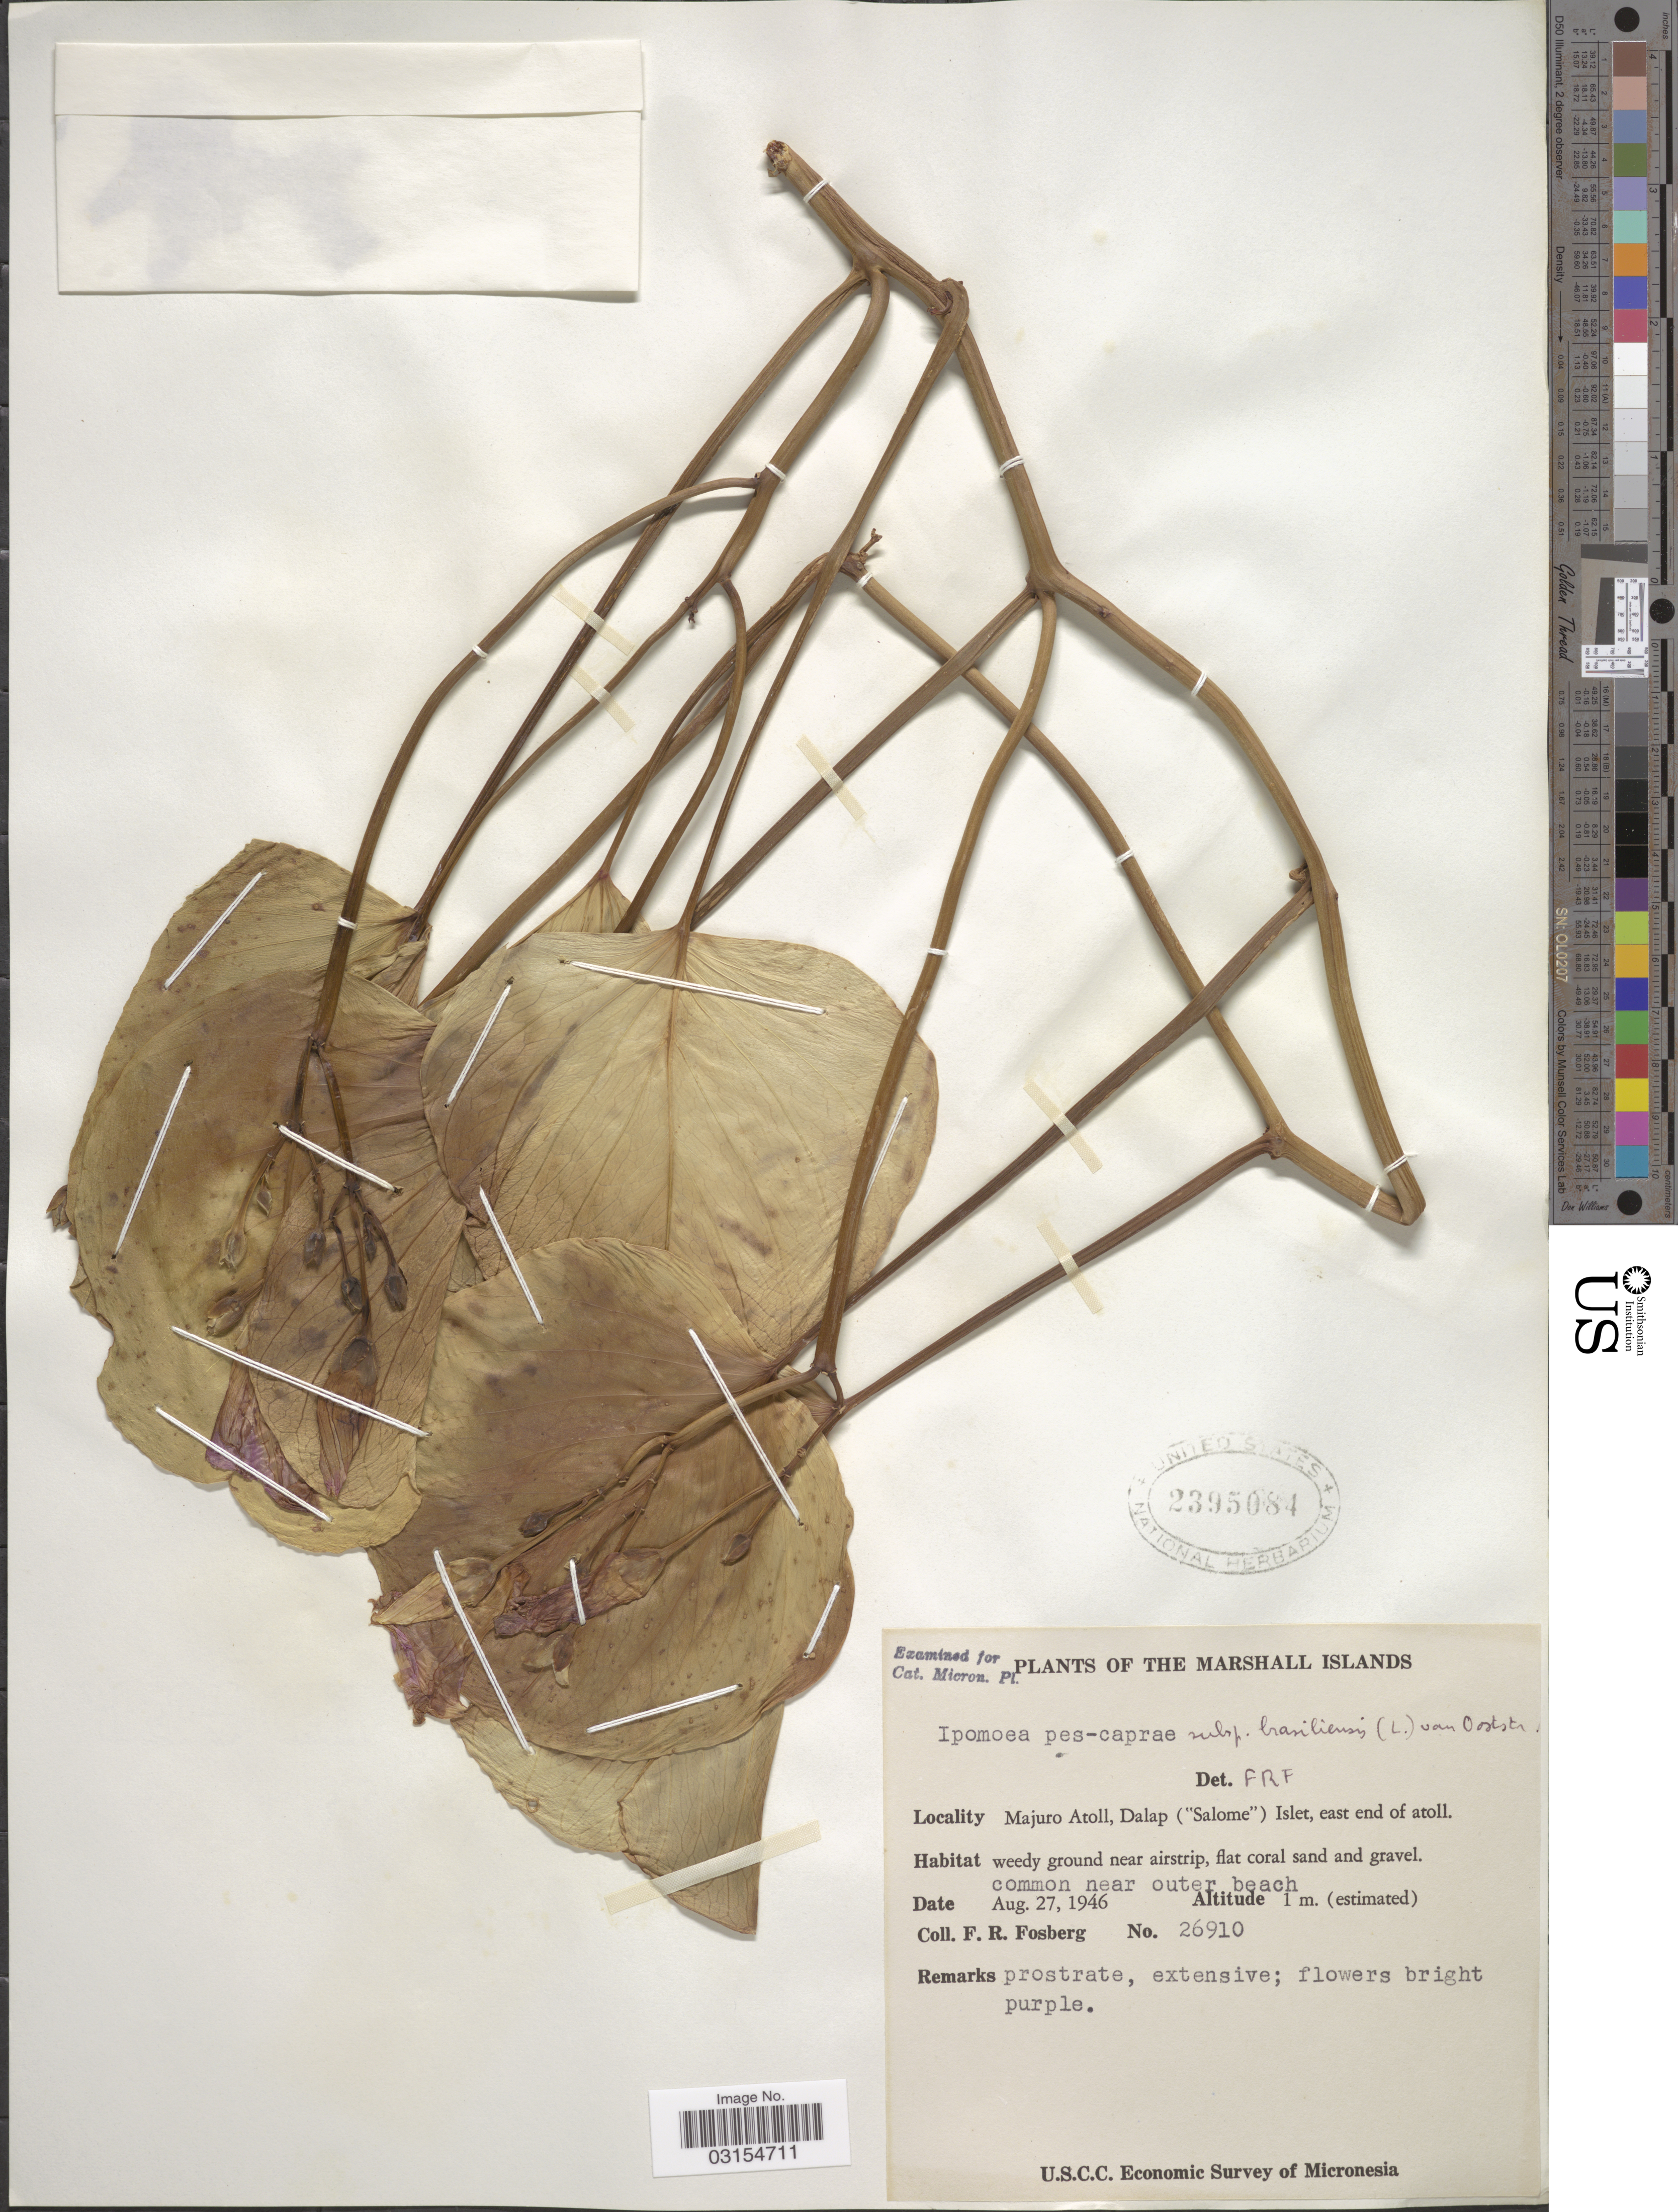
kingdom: Plantae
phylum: Tracheophyta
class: Magnoliopsida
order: Solanales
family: Convolvulaceae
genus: Ipomoea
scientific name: Ipomoea pes-caprae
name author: (L.) R. Br.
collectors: F. R. Fosberg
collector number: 26910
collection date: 1946-08-27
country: Marshall Islands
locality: Majuro Atoll, Dalap ("Salome") Islet, east end of atoll.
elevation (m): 1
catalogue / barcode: US 2395084